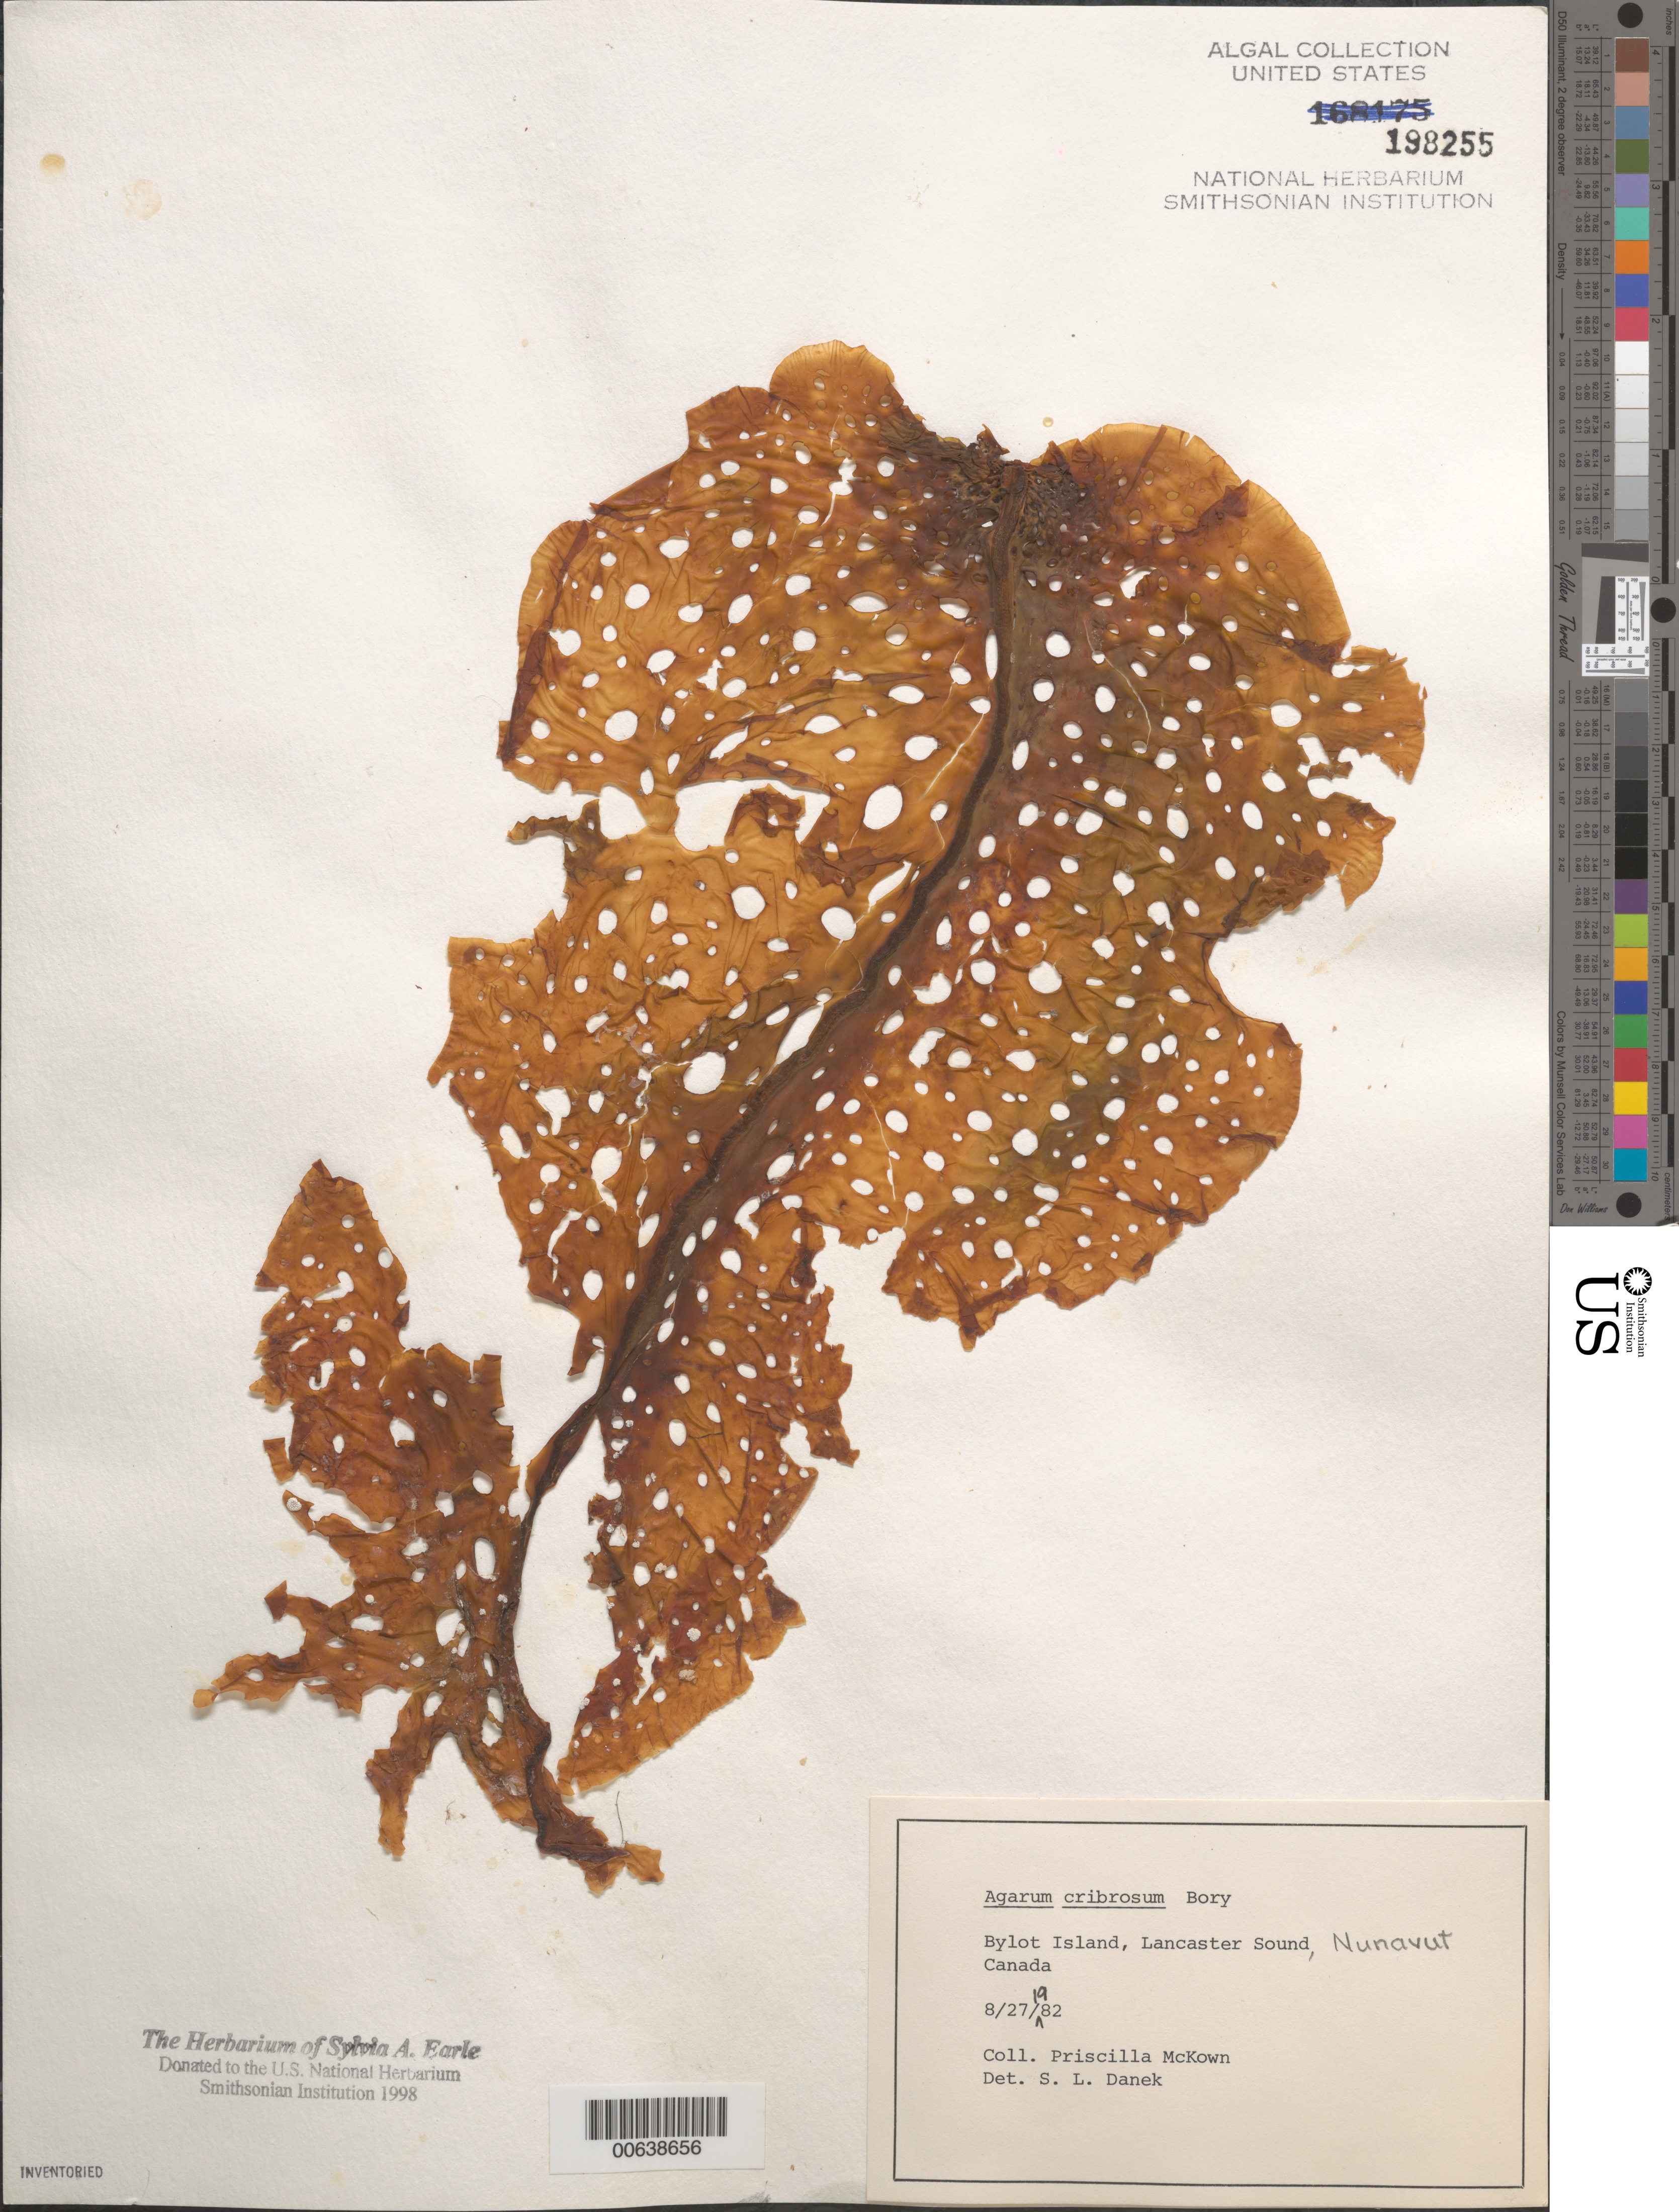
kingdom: Chromista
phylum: Ochrophyta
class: Phaeophyceae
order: Laminariales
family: Costariaceae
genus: Agarum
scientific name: Agarum clathratum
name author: Dumortier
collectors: P. McKown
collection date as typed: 27 Aug 1982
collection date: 1982-08-27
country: Canada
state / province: Nunavut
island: Bylot Island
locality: Lancaster Sound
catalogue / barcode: US 198255